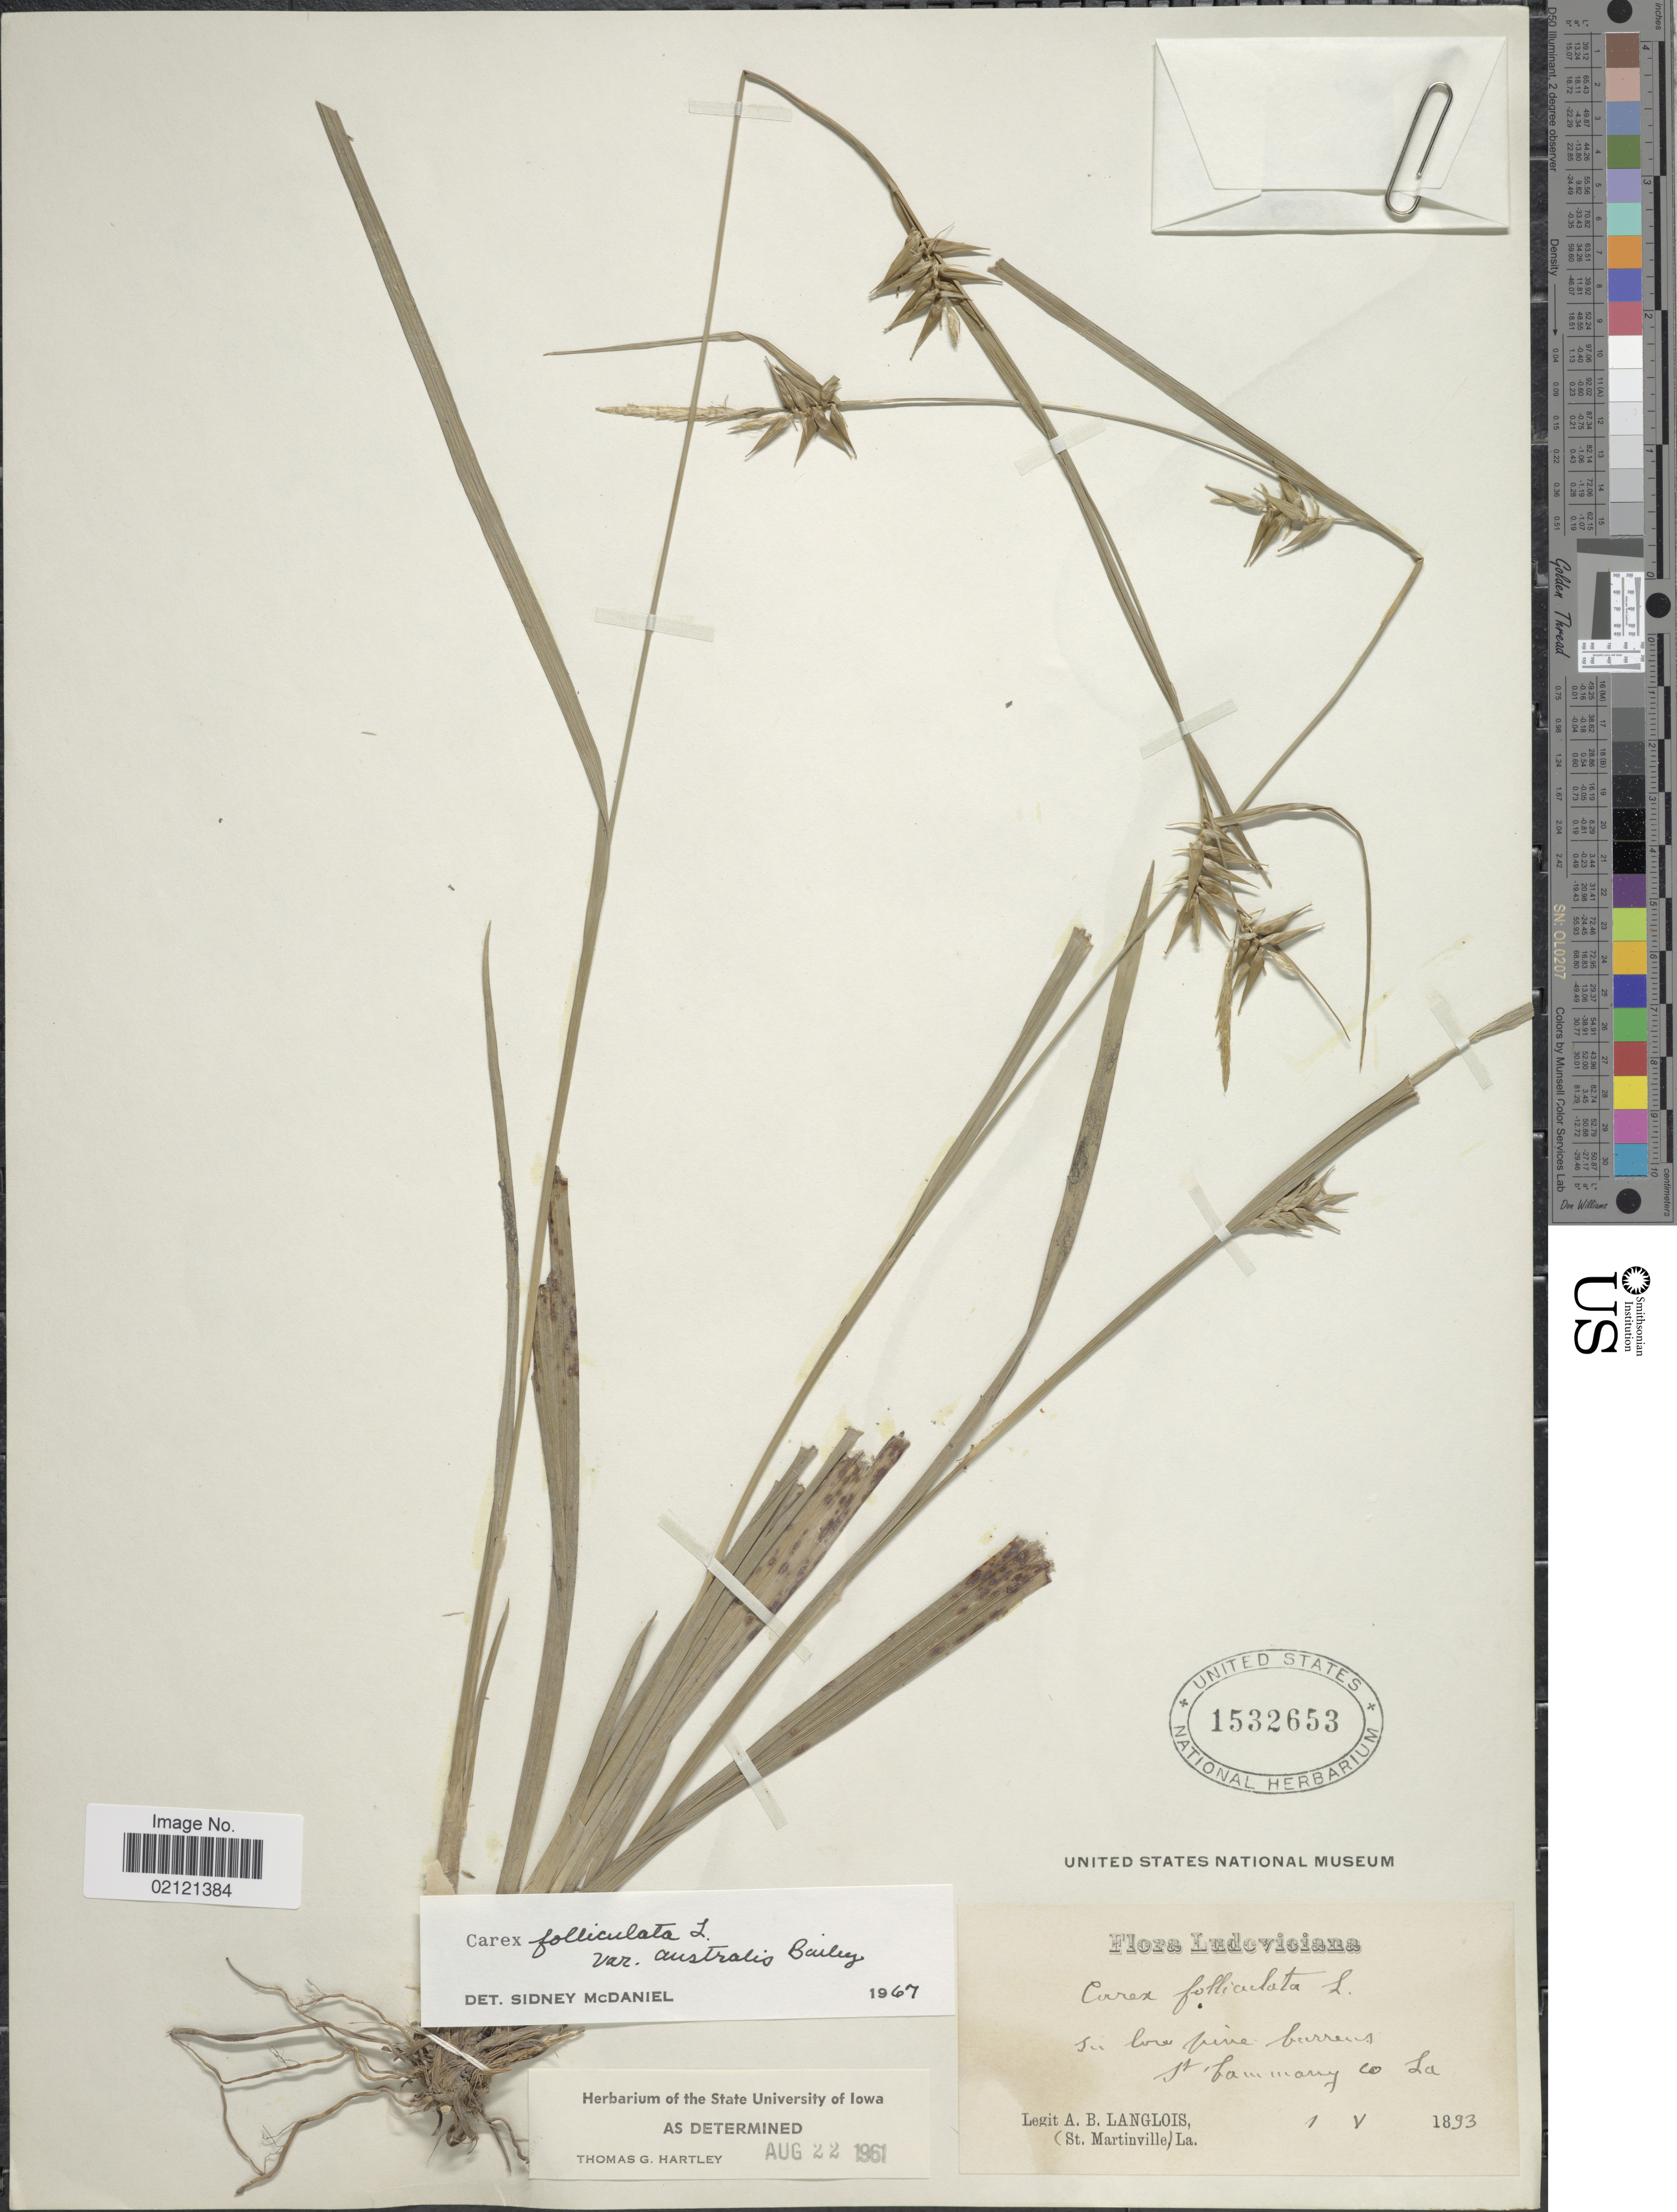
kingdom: Plantae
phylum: Tracheophyta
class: Liliopsida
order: Poales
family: Cyperaceae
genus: Carex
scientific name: Carex lonchocarpa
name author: Willd. ex Spreng.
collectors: A. Langlois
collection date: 1893-05-01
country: United States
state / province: Louisiana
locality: In low pine barrens, St. Tammany Co. La.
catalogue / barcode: US 1532653